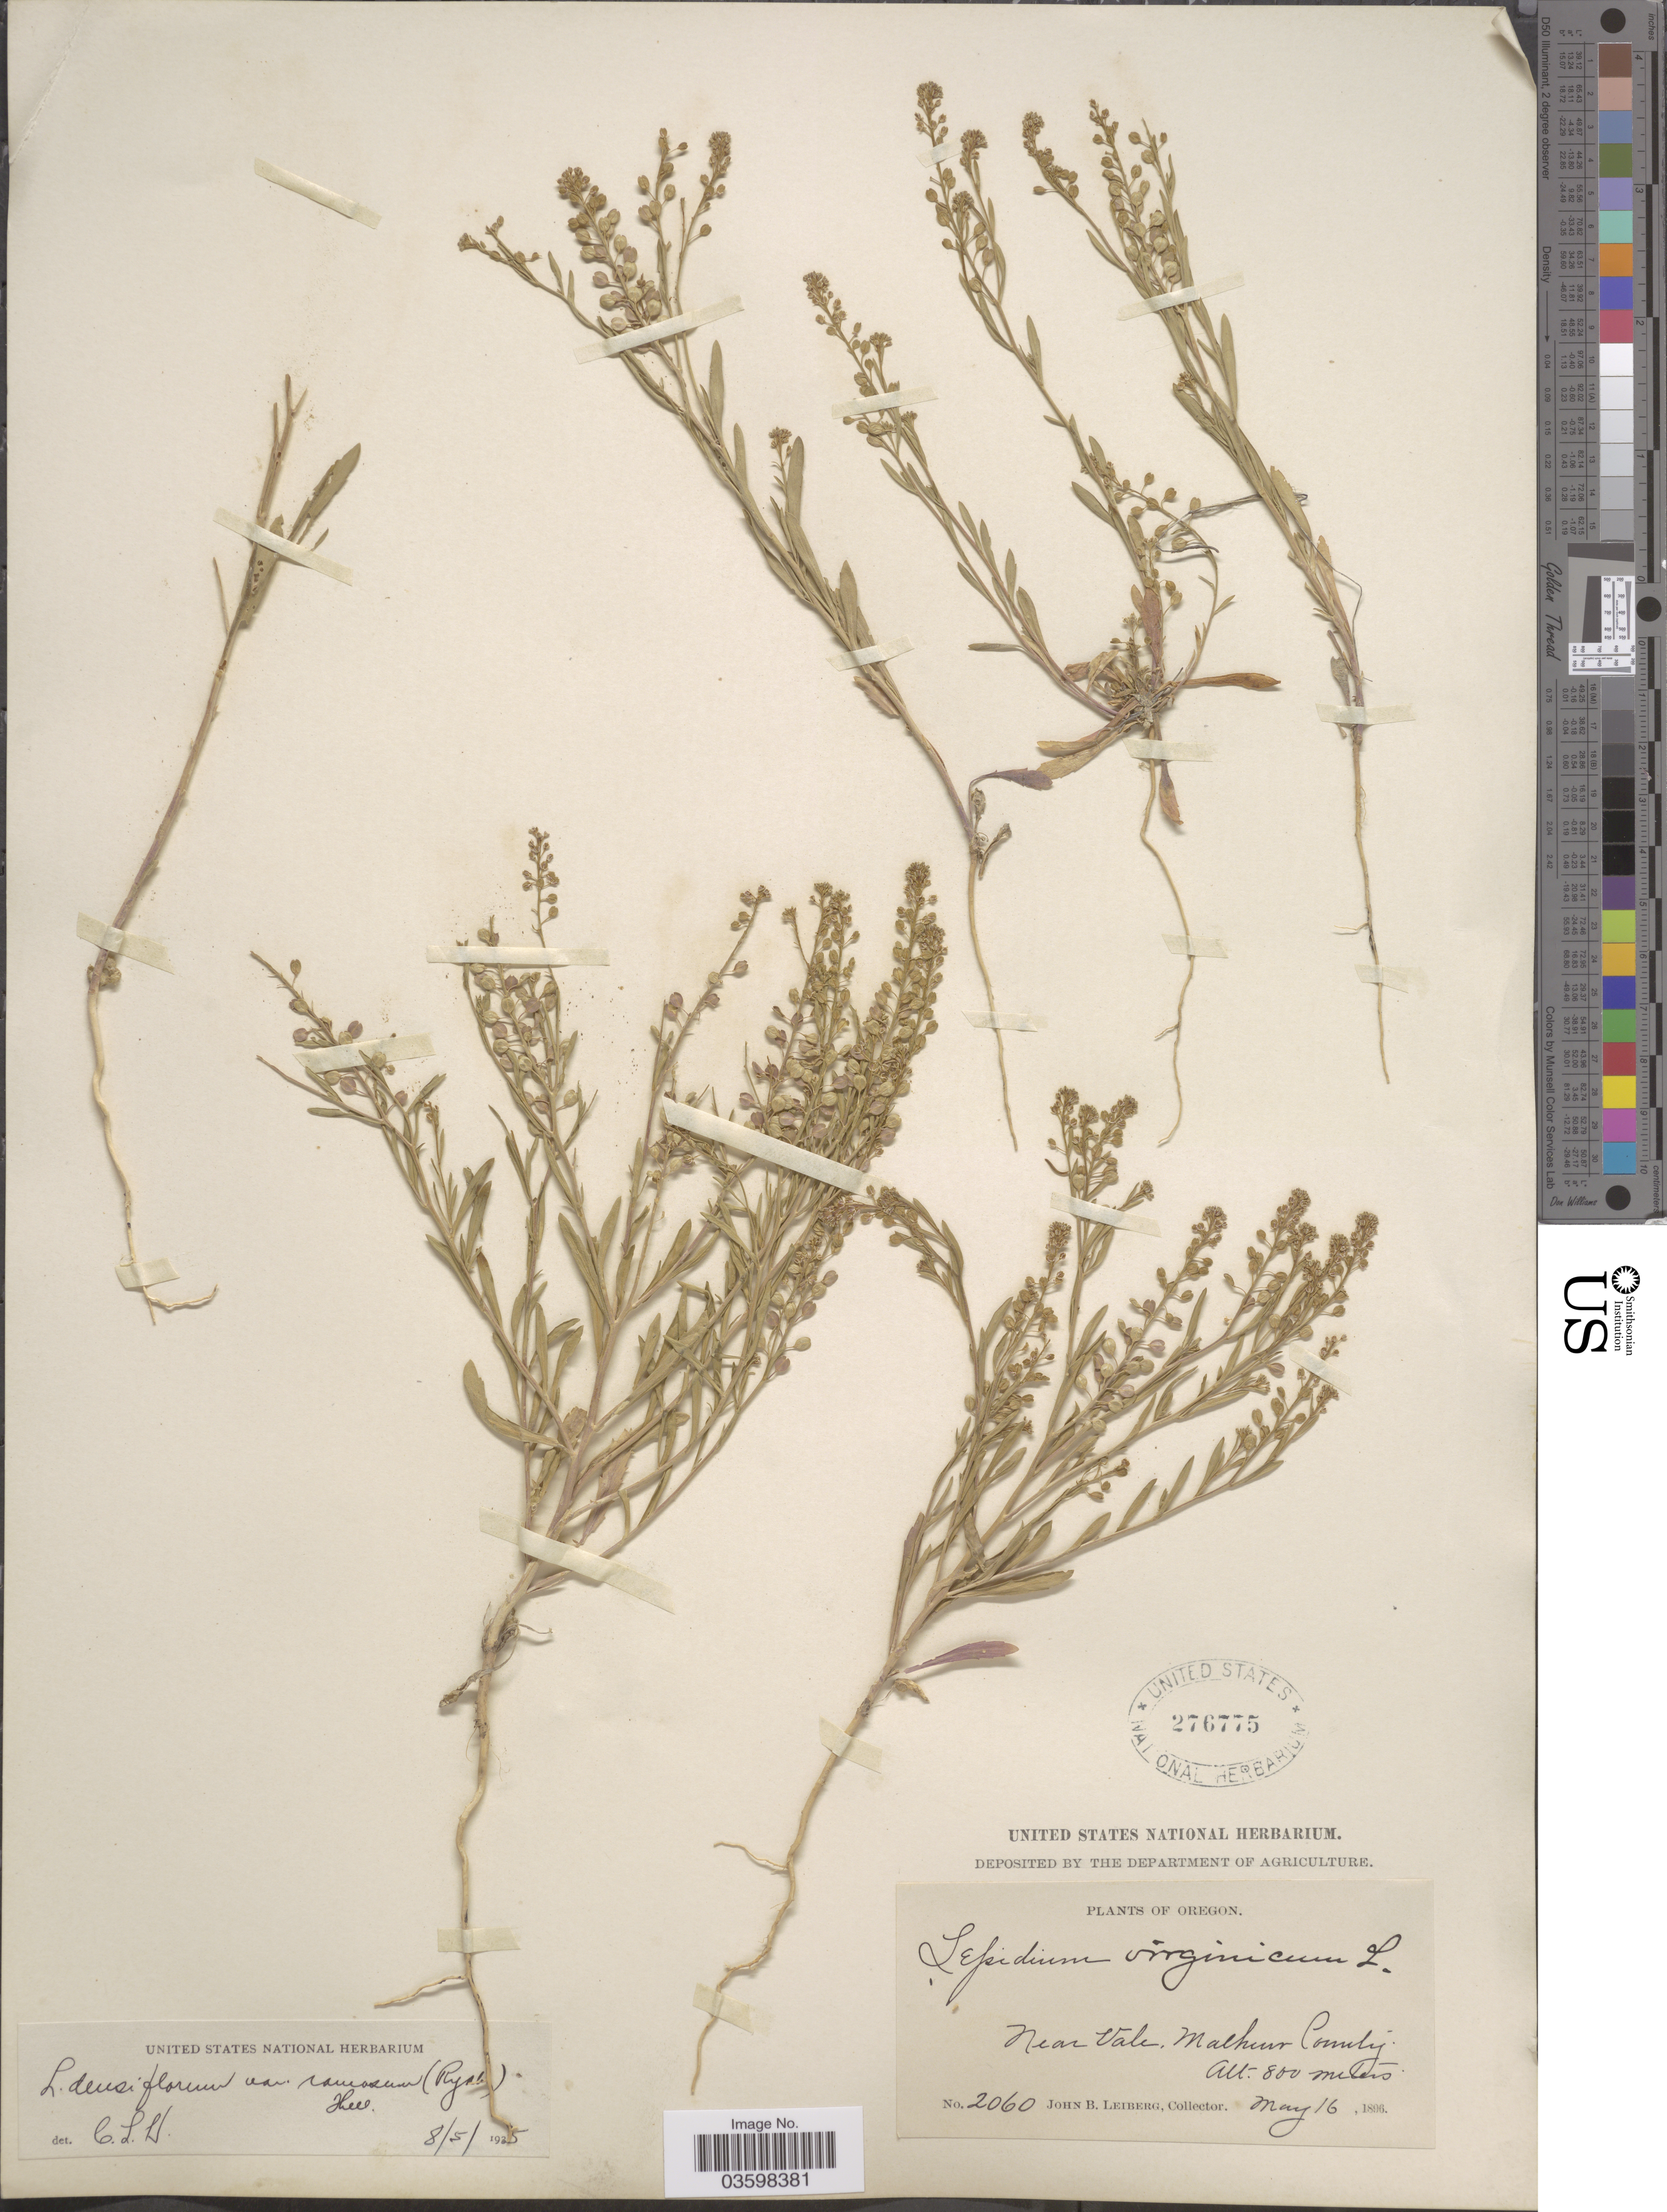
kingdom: Plantae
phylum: Tracheophyta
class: Magnoliopsida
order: Brassicales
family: Brassicaceae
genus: Lepidium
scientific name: Lepidium densiflorum var. ramosum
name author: (A. Nelson) Thell.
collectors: J. B. Leiberg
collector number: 2060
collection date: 1896-05-16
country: United States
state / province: Oregon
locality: Near Vale, Malheur County.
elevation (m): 800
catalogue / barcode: US 276775